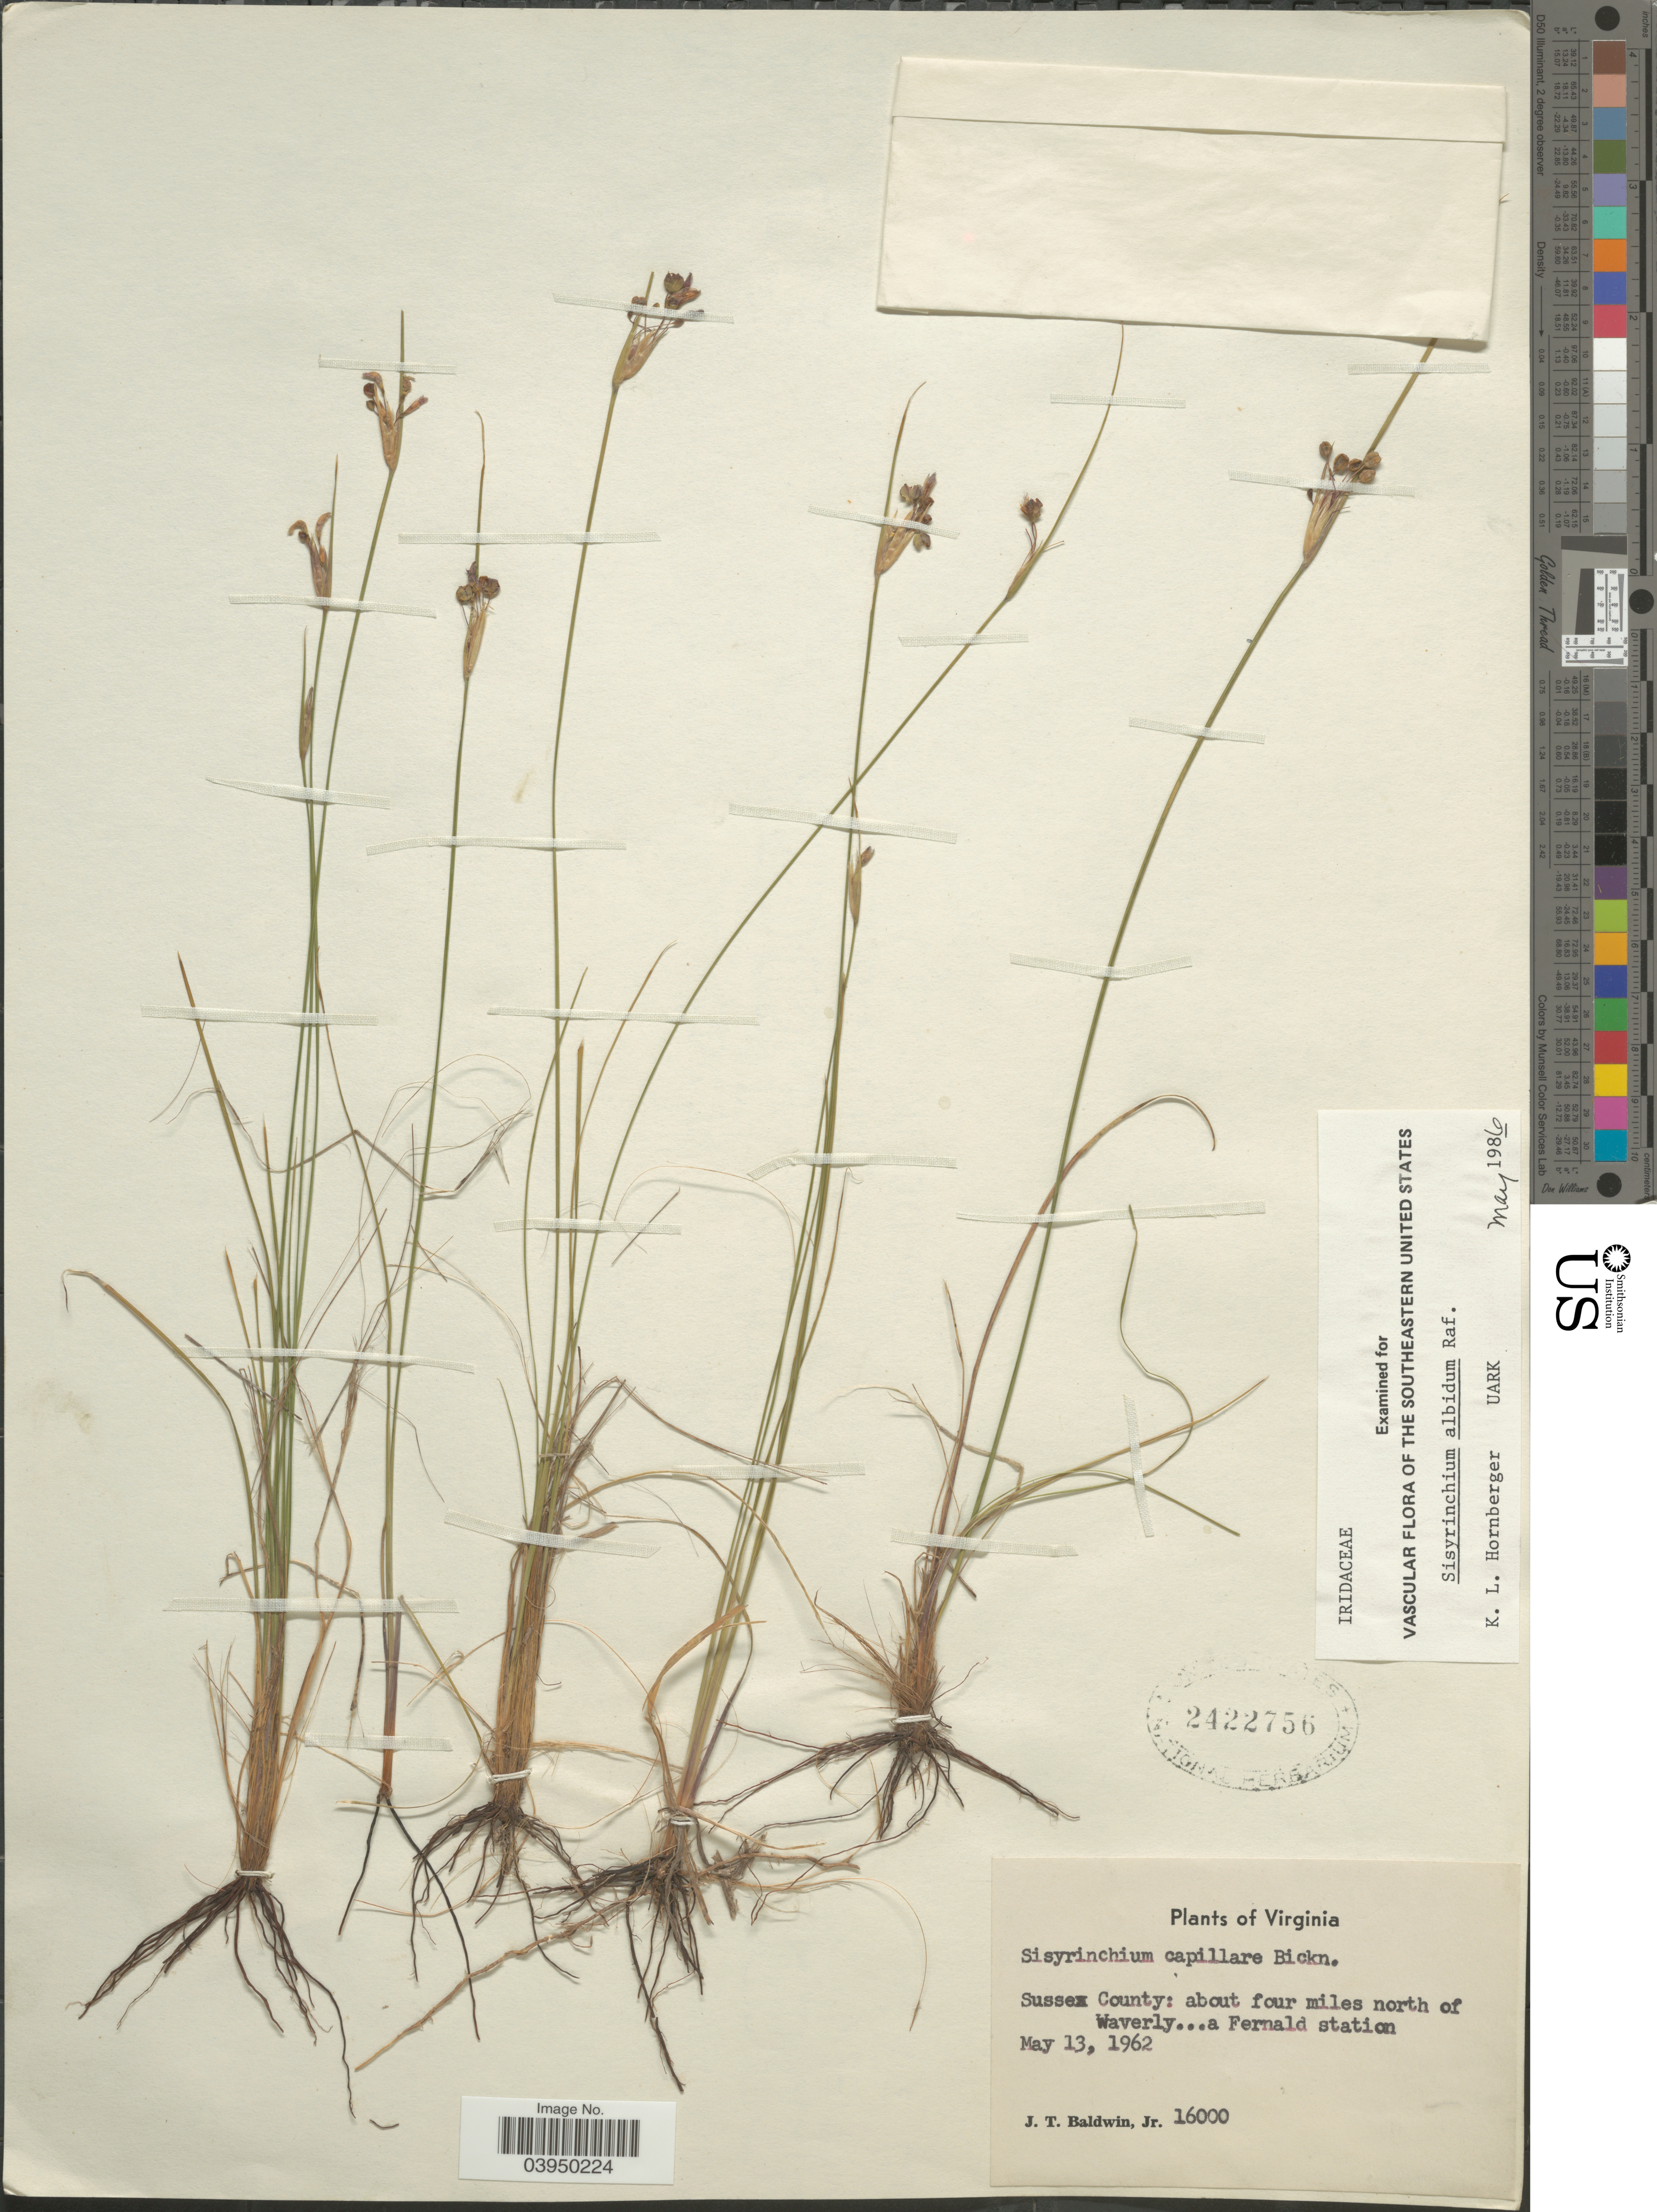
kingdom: Plantae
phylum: Tracheophyta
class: Liliopsida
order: Asparagales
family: Iridaceae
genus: Sisyrinchium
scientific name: Sisyrinchium albidum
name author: Raf.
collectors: J. T. Baldwin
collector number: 16000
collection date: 1962-05-13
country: United States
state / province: Virginia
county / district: Sussex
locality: Sussex County: about four miles north of Waverly...a Fernald station.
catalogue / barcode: US 2422756